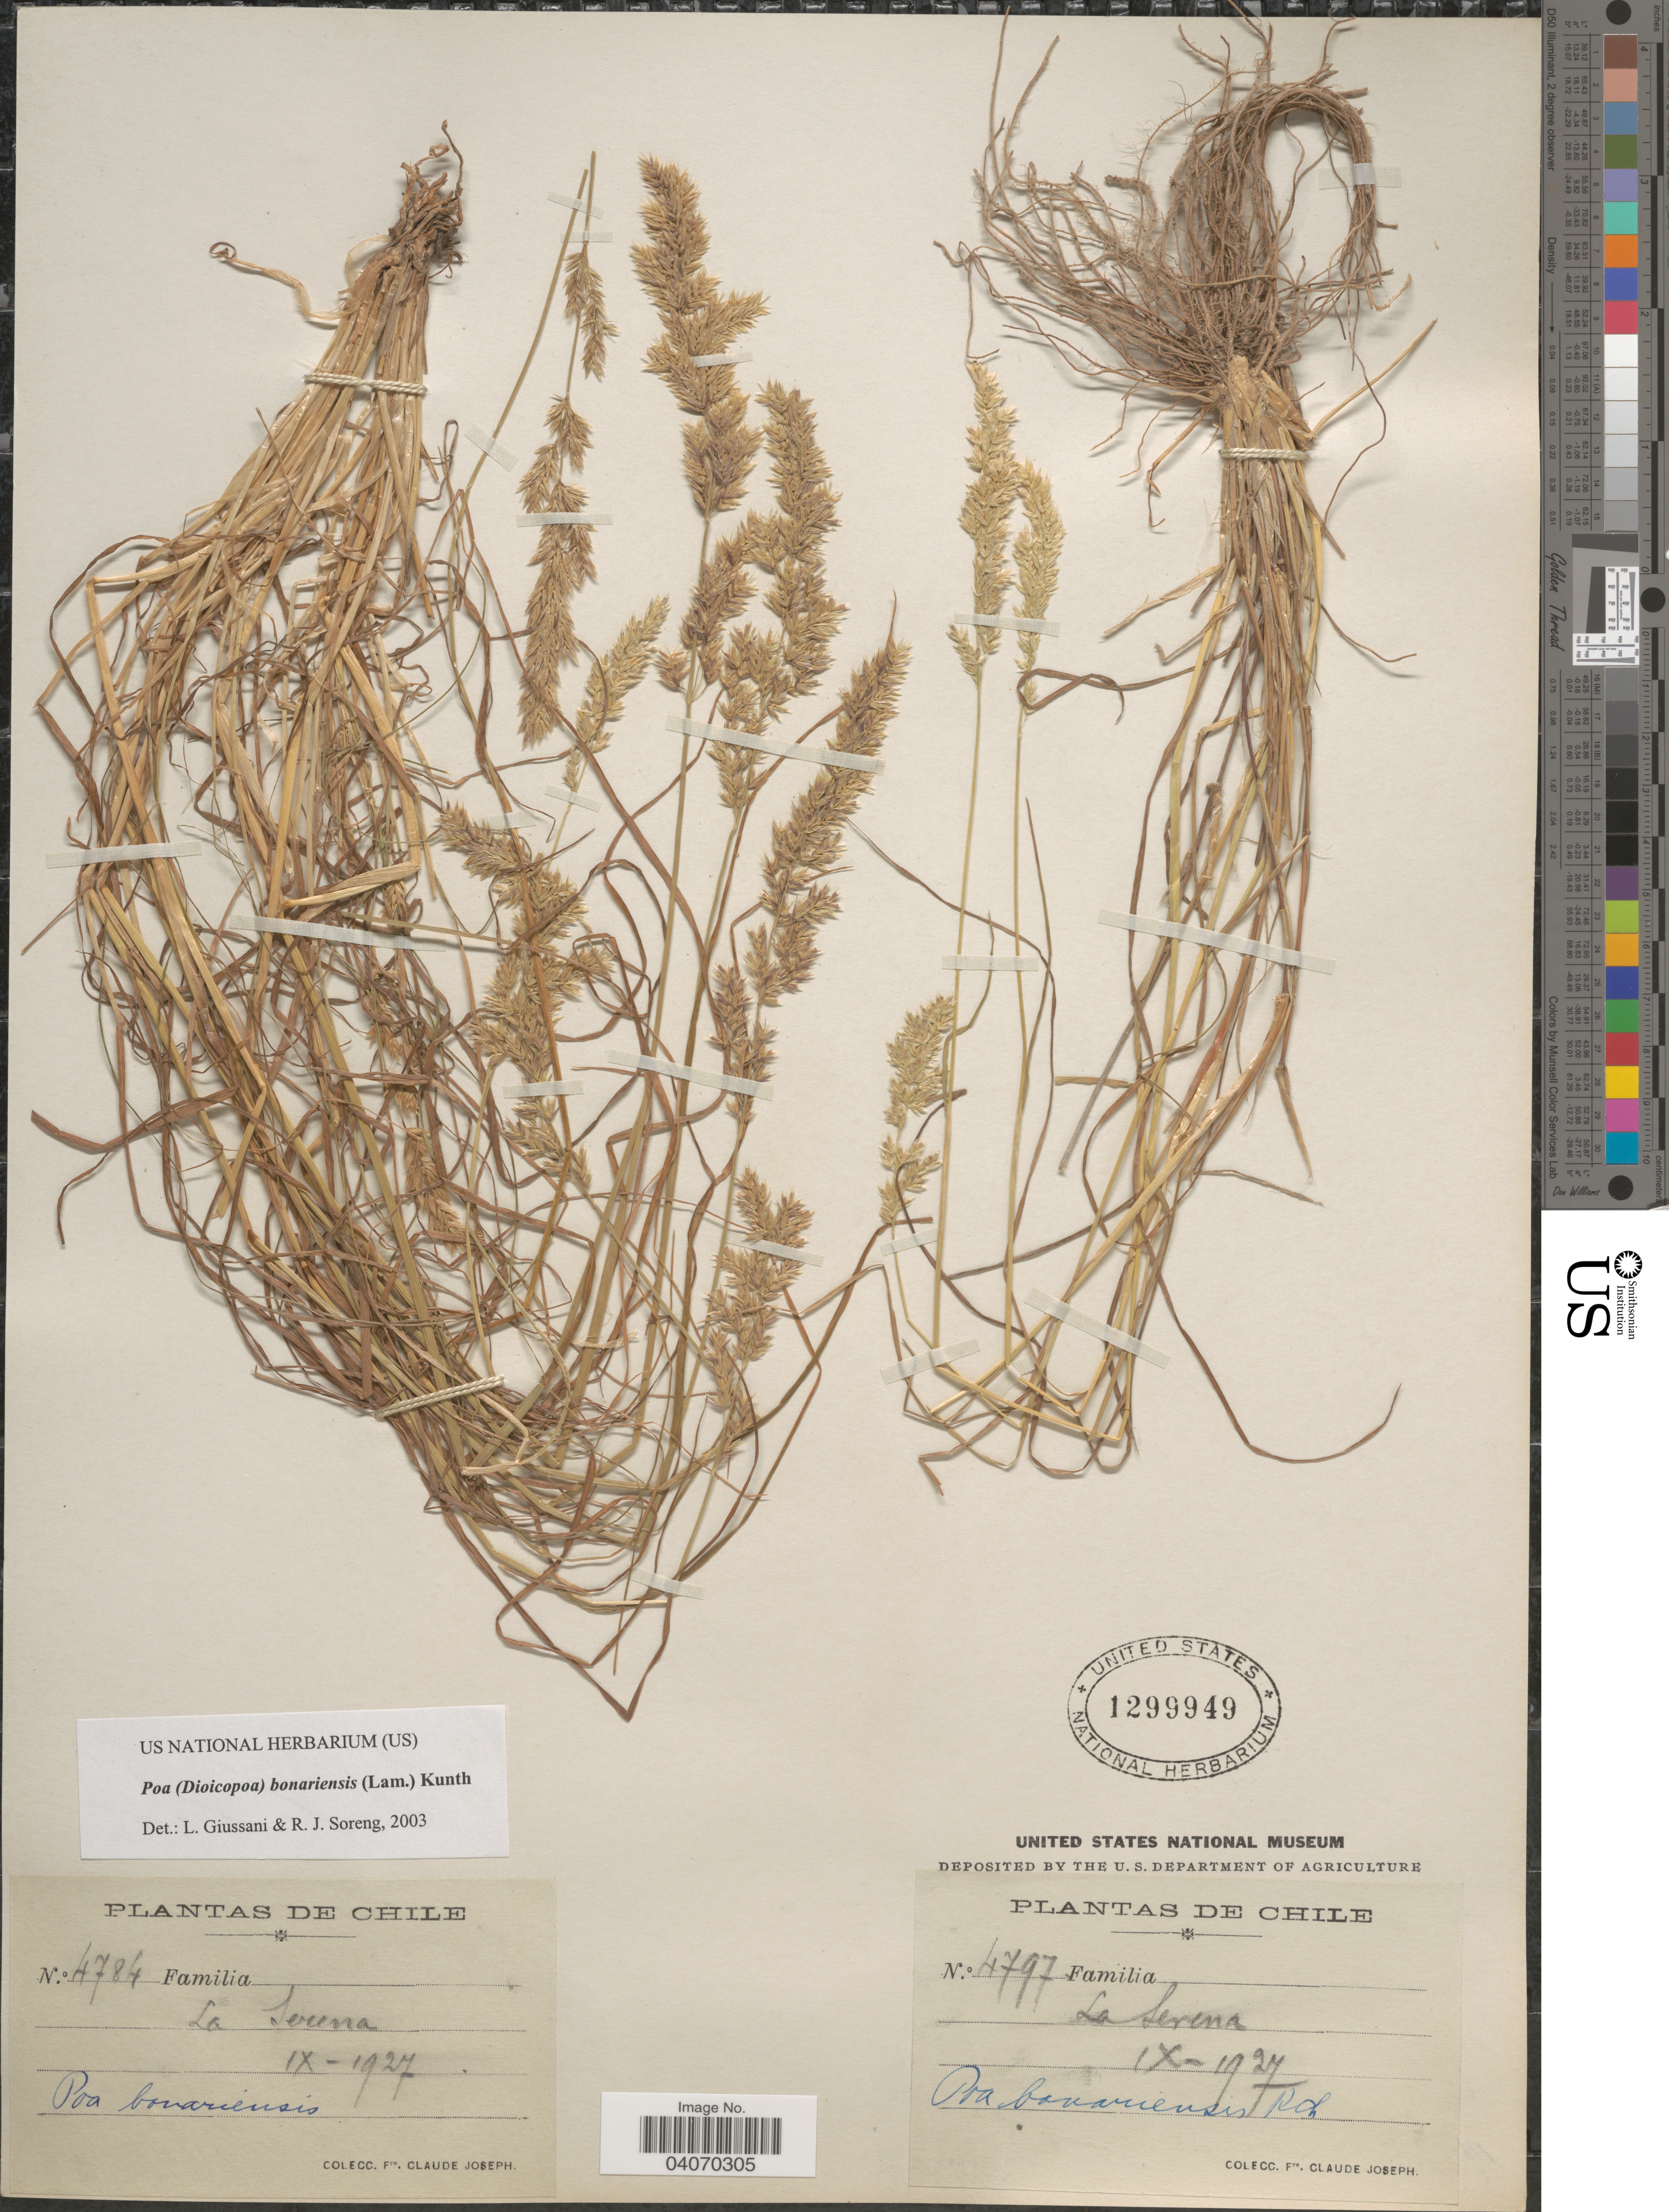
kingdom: Plantae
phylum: Tracheophyta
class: Liliopsida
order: Poales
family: Poaceae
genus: Poa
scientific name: Poa bonariensis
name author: (Lam.) Kunth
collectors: Bro. Claude-Joseph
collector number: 4784/4797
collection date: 1927-09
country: Chile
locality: La Serena.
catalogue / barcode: US 1299949